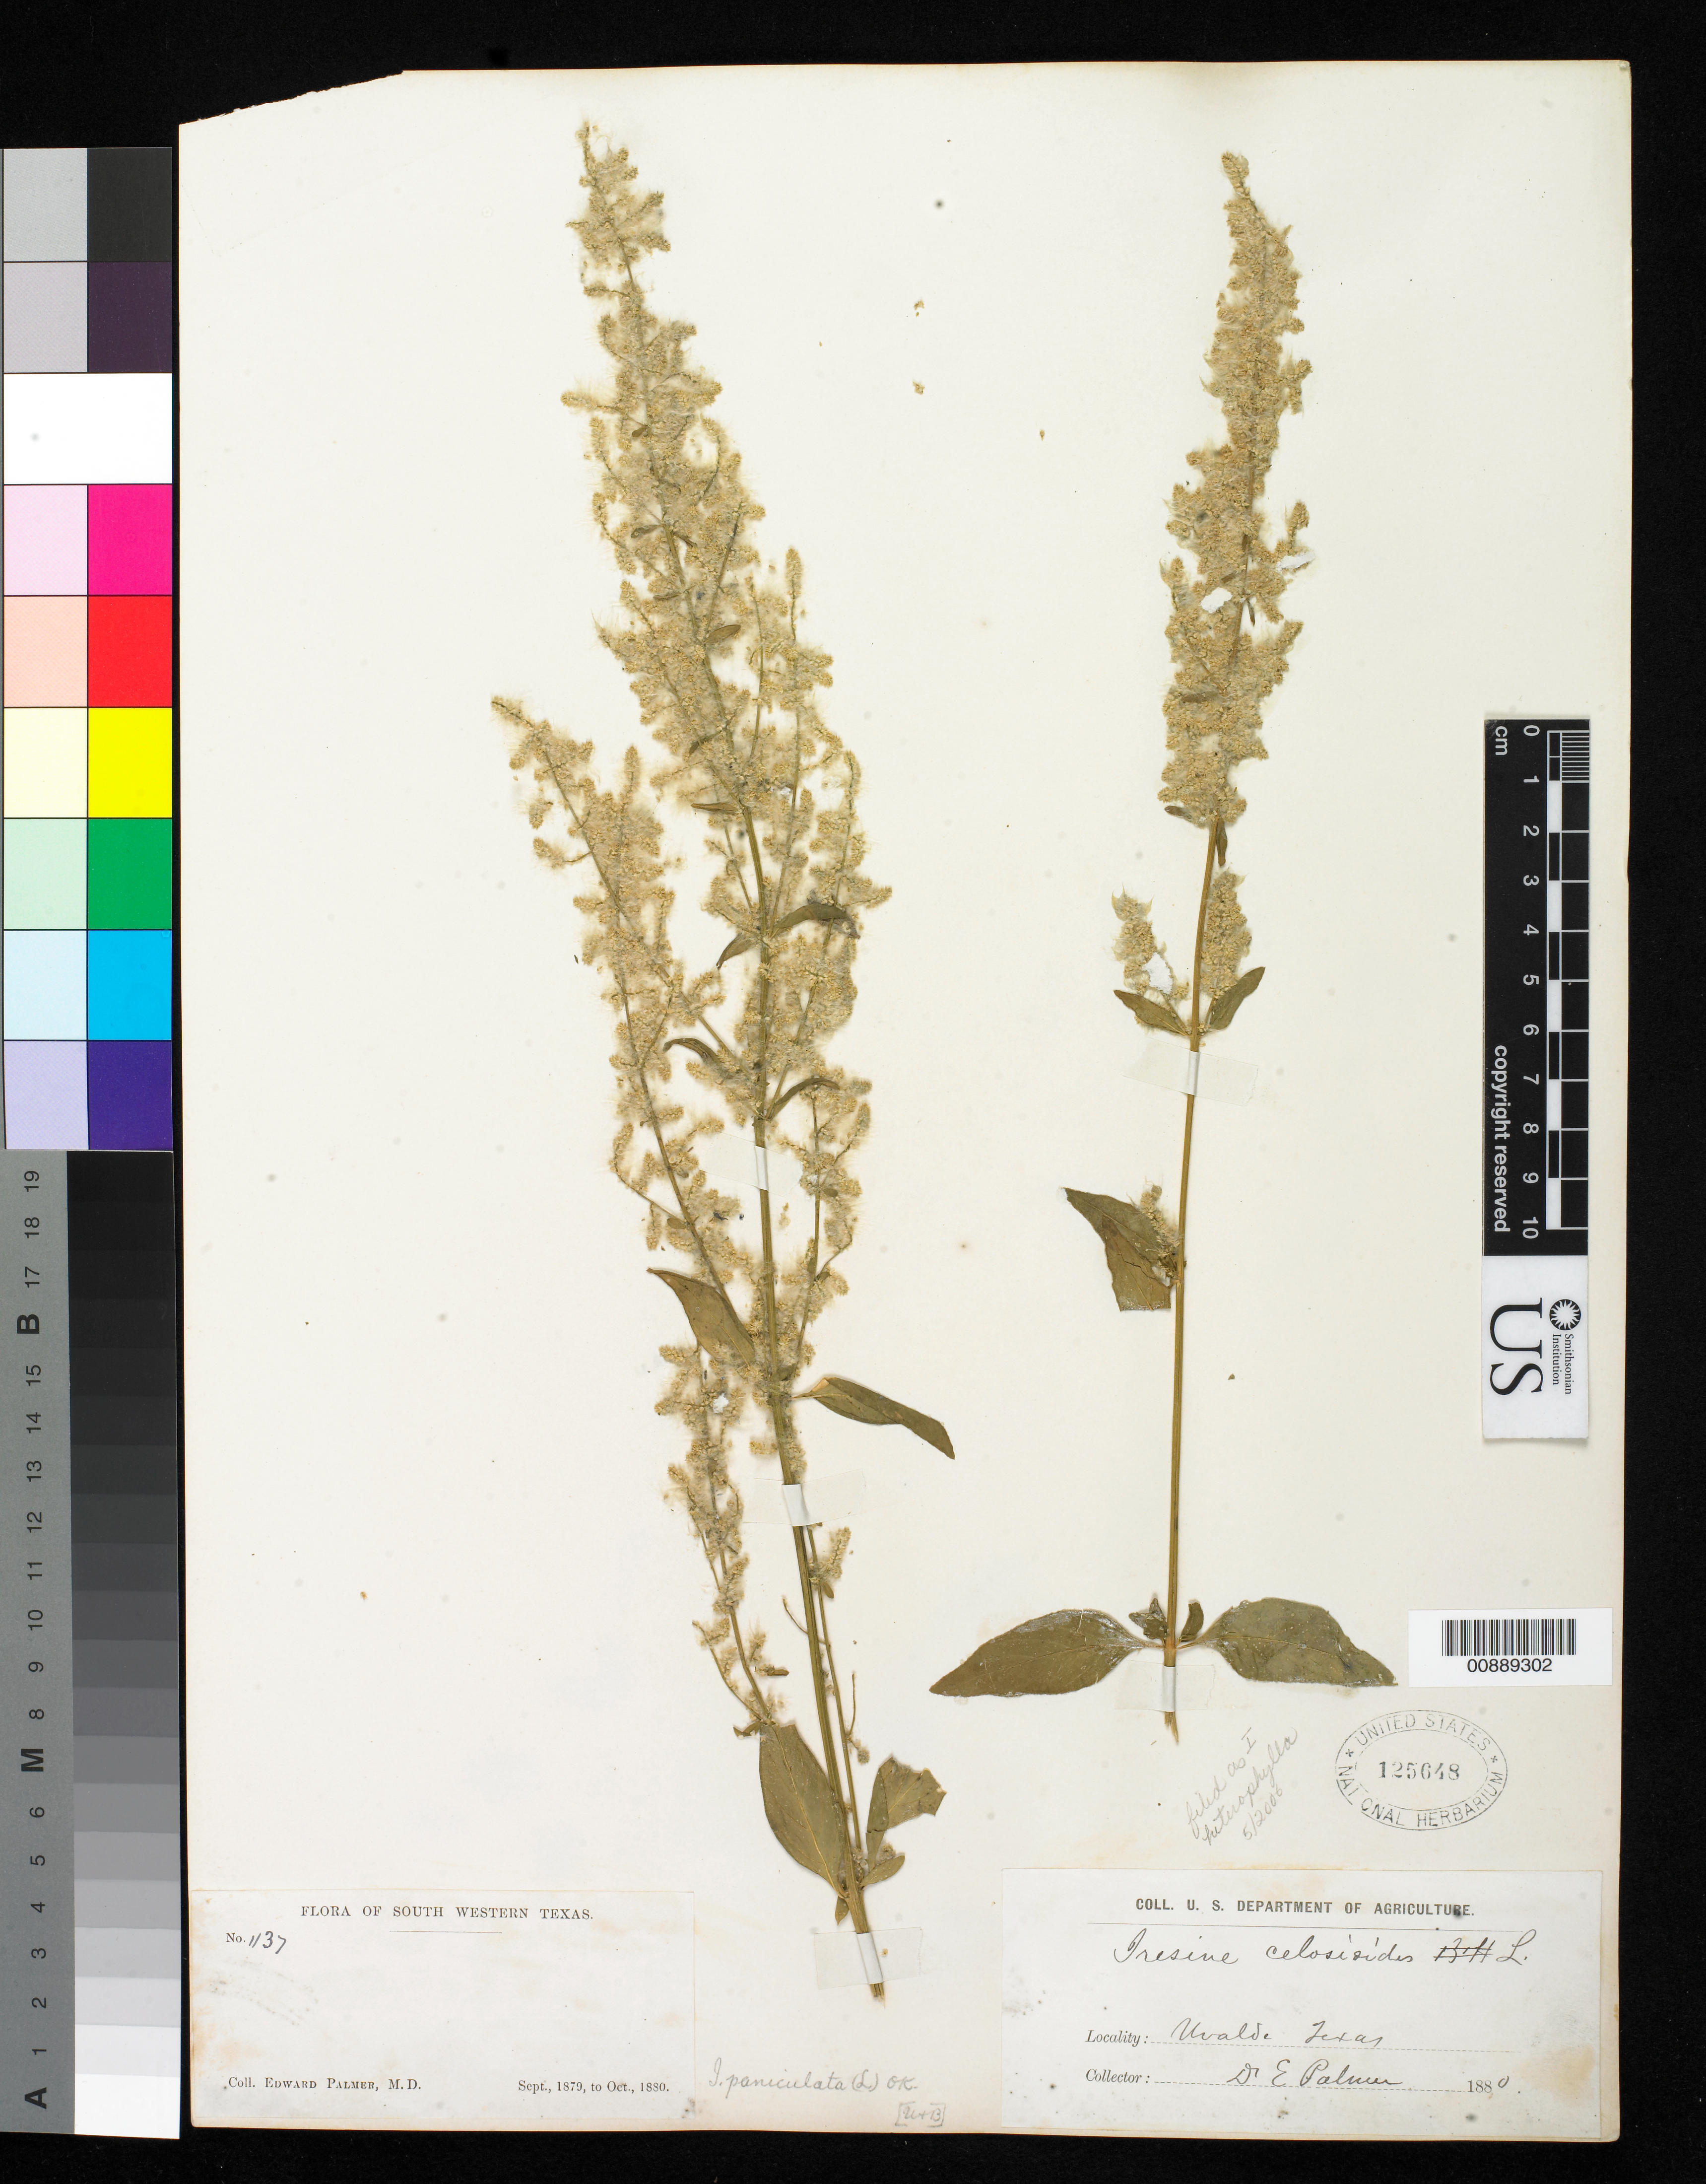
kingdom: Plantae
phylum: Tracheophyta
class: Magnoliopsida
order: Caryophyllales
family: Amaranthaceae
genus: Iresine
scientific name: Iresine heterophylla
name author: Standl.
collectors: E. Palmer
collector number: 1137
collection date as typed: Sep 1879 to -- Oct 1880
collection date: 1879-09/1880-10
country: United States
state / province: Texas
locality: Uvalde, Texas.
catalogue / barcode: US 125648